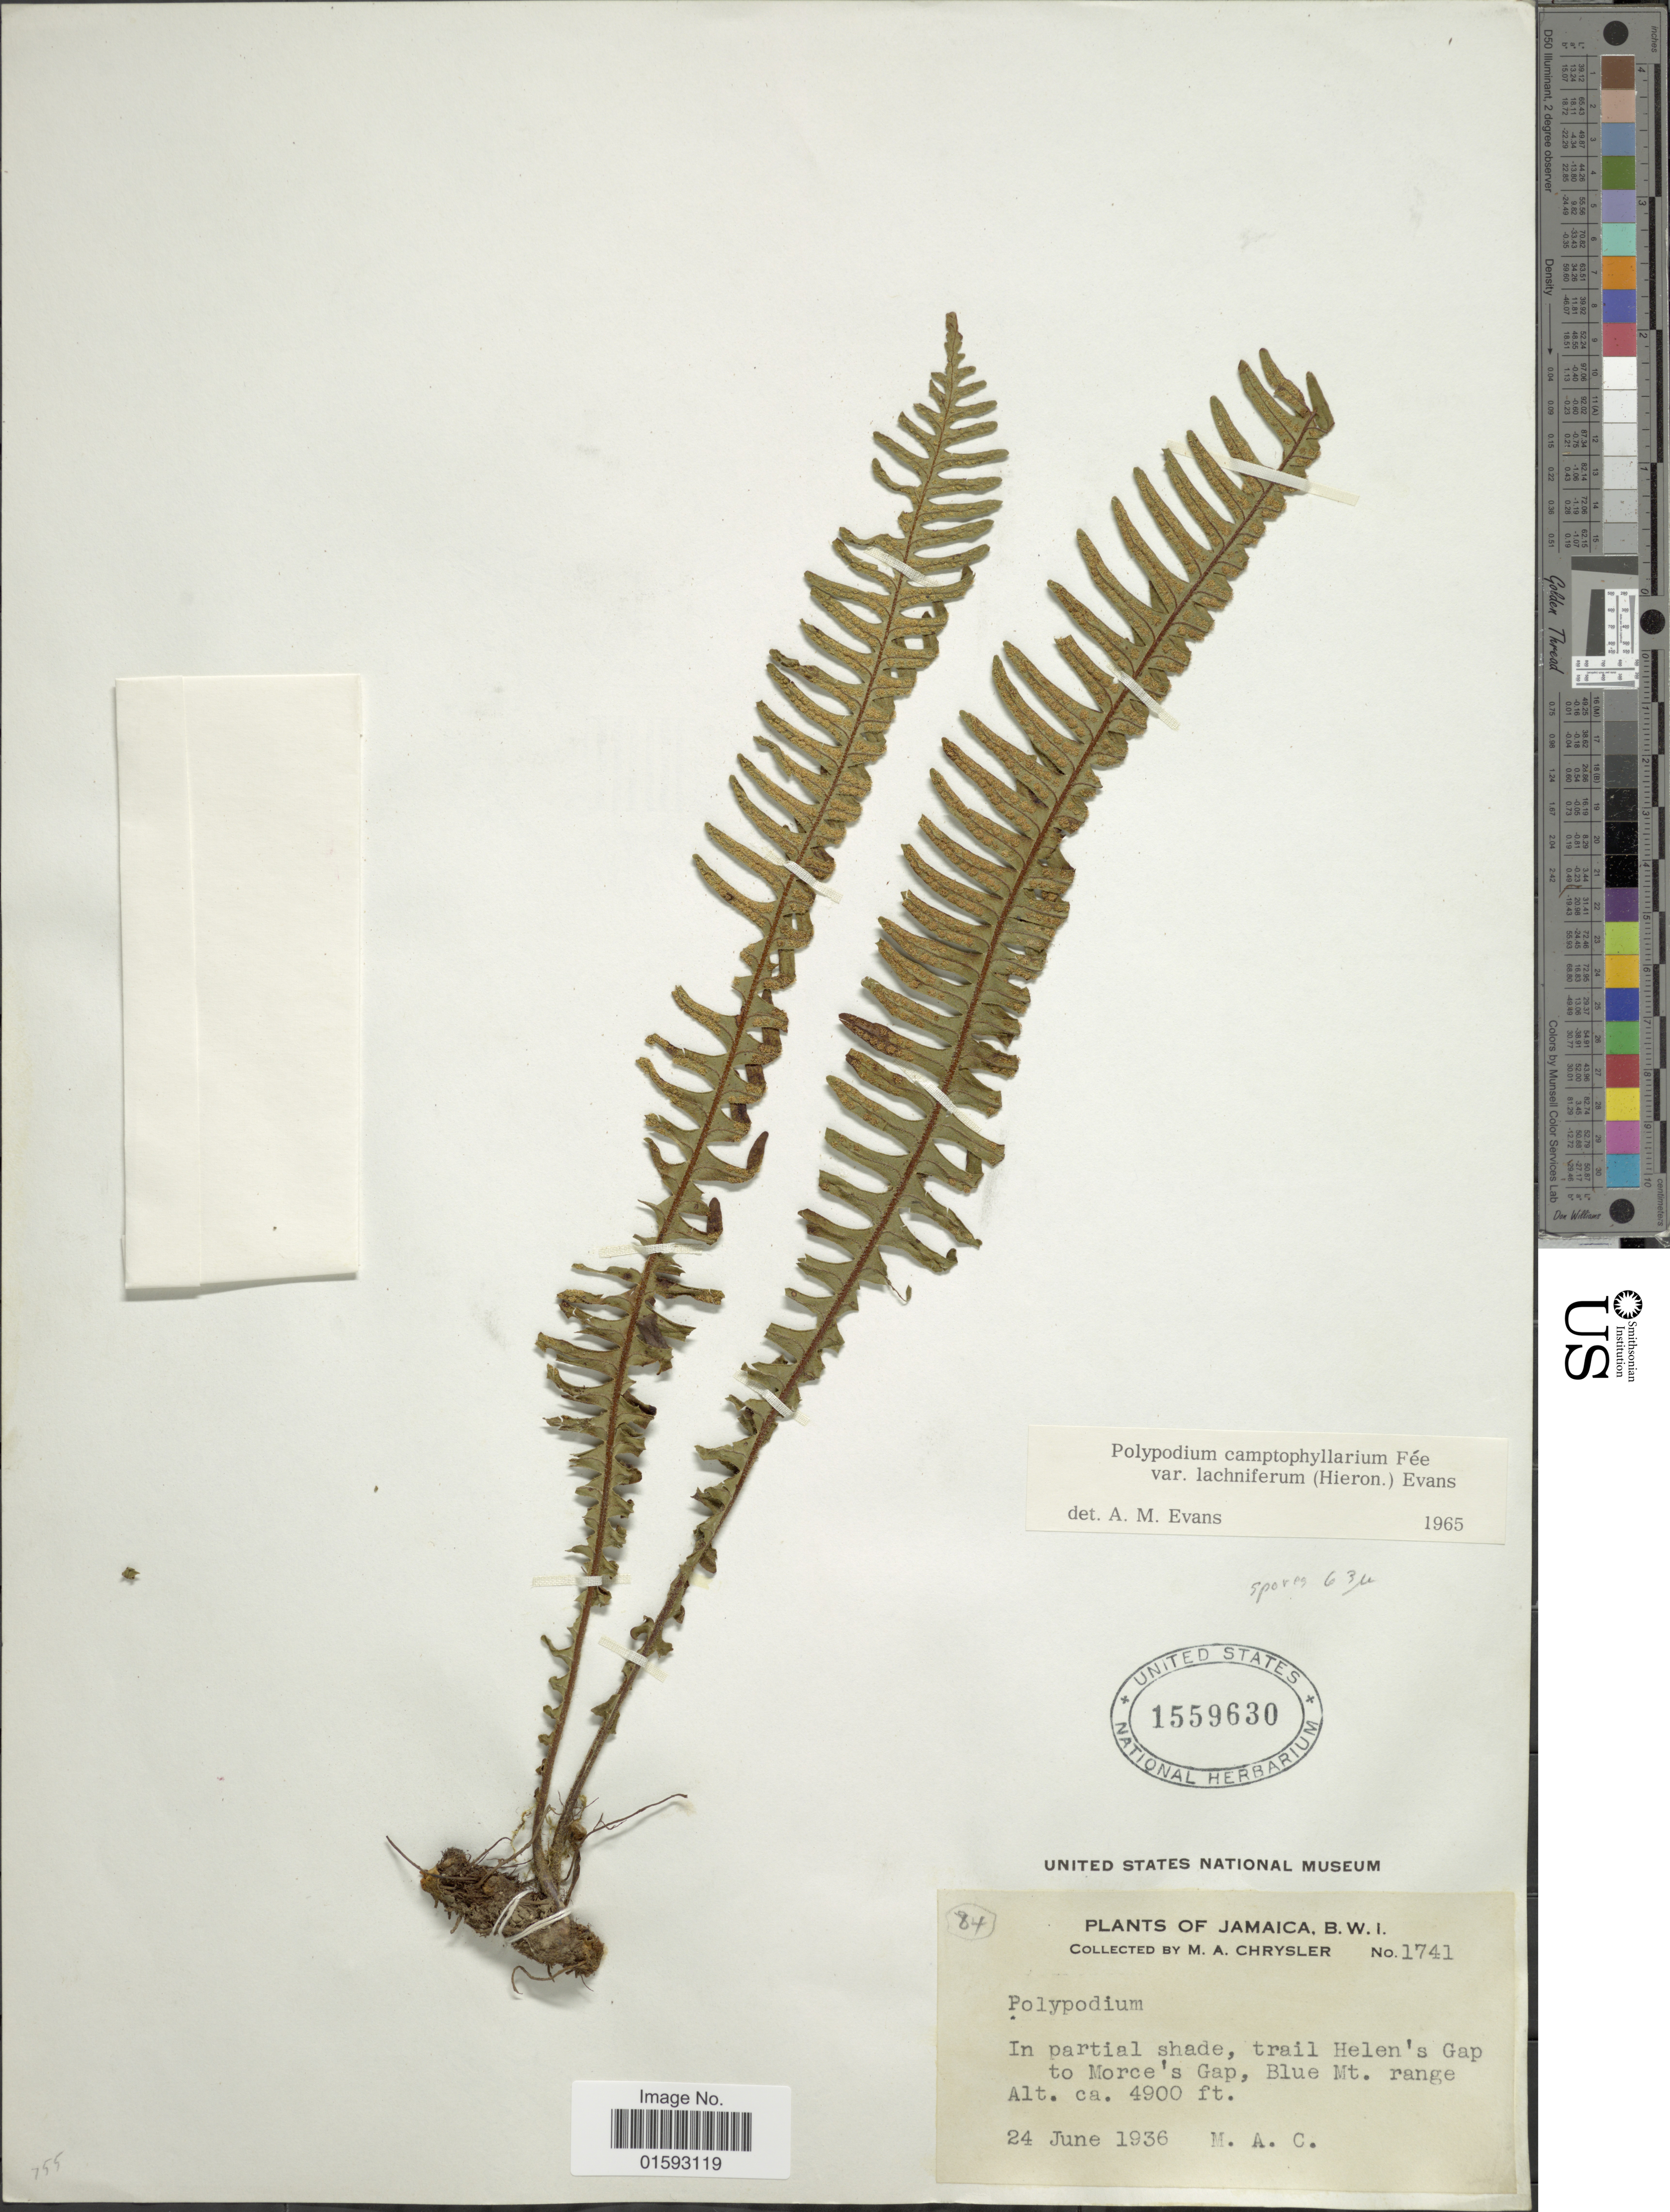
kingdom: Plantae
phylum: Tracheophyta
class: Polypodiopsida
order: Polypodiales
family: Polypodiaceae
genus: Pecluma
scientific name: Pecluma camptophyllaria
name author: (Fée) M.G. Price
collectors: M. A. Chrysler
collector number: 1741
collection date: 1936-06-24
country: Jamaica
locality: B. W. I, In partial shade, trail Helen's Gap to Morce's Gap,Blue Mt. range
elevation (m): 1494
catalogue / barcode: US 1559630